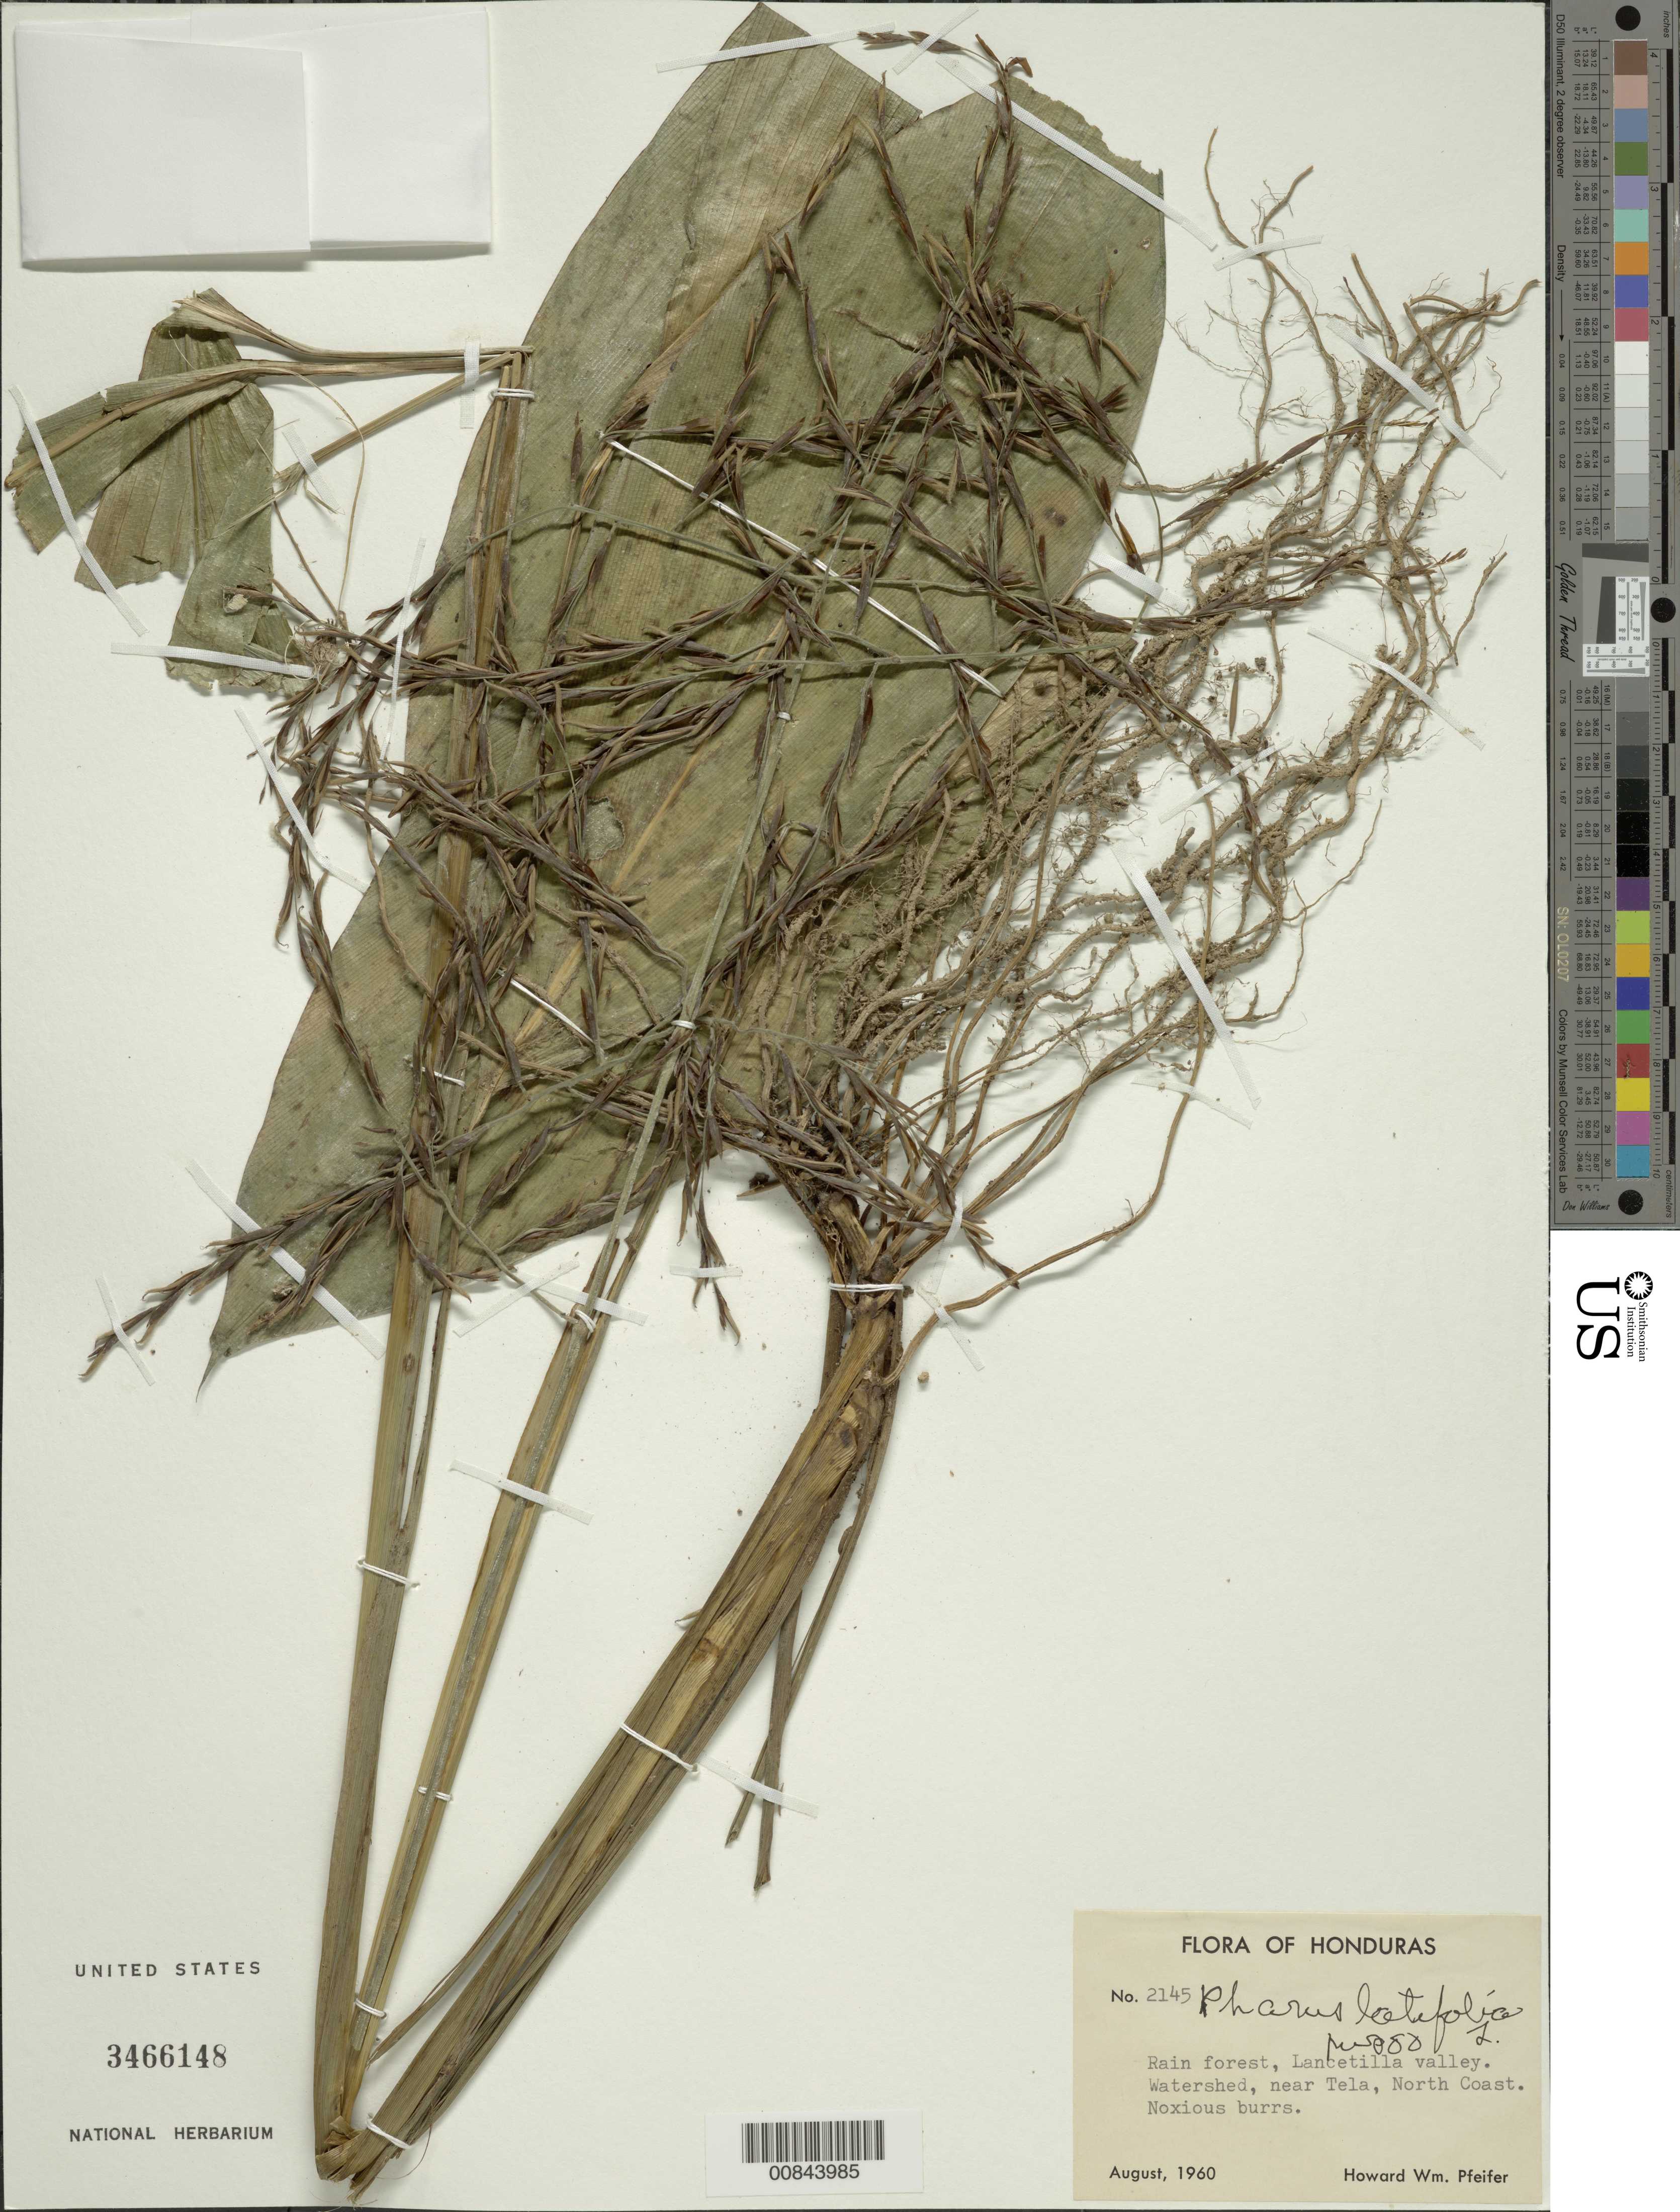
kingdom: Plantae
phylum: Tracheophyta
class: Liliopsida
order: Poales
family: Poaceae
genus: Pharus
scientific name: Pharus latifolius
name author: L.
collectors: H. W. Pfeifer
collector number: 2145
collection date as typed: Aug 1960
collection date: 1960-08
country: Honduras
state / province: Atlántida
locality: Lancetilla Valley, watershed, near Tela, north coast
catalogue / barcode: US 3466148